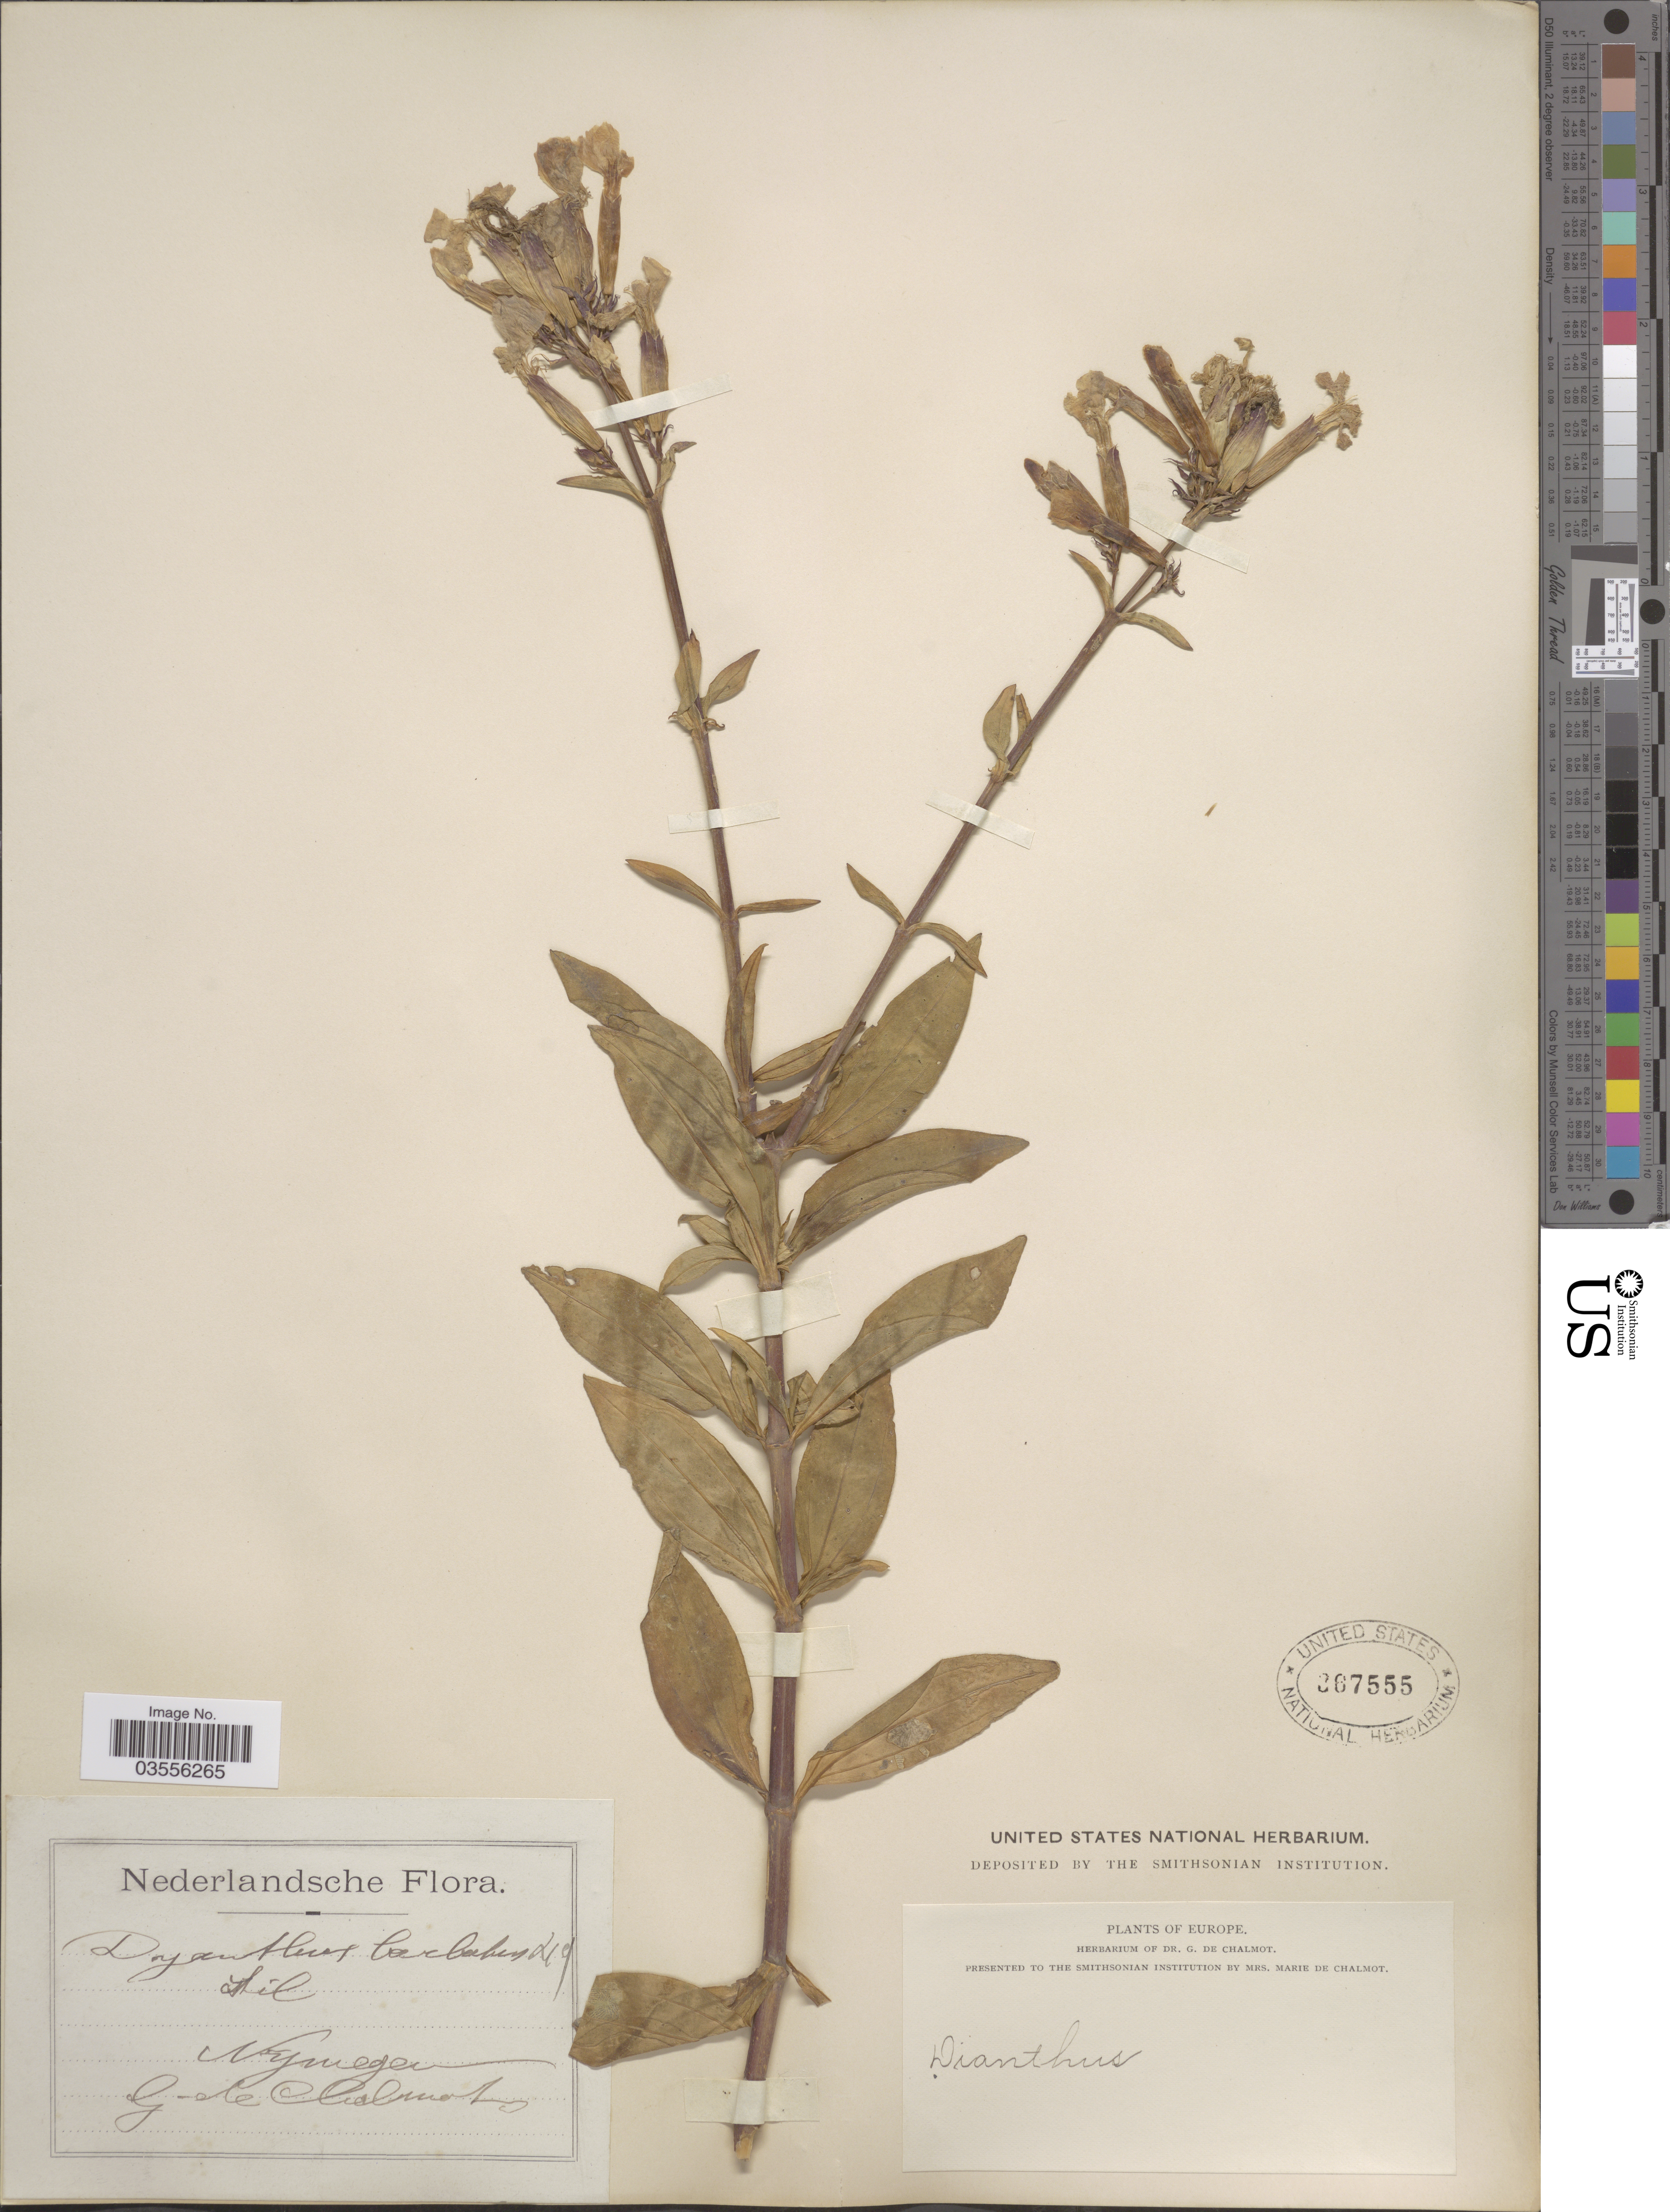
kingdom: Plantae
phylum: Tracheophyta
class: Magnoliopsida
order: Caryophyllales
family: Caryophyllaceae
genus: Dianthus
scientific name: Dianthus barbatus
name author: L.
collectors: G. de Chalmot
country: Netherlands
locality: Nymegen.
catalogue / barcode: US 367555